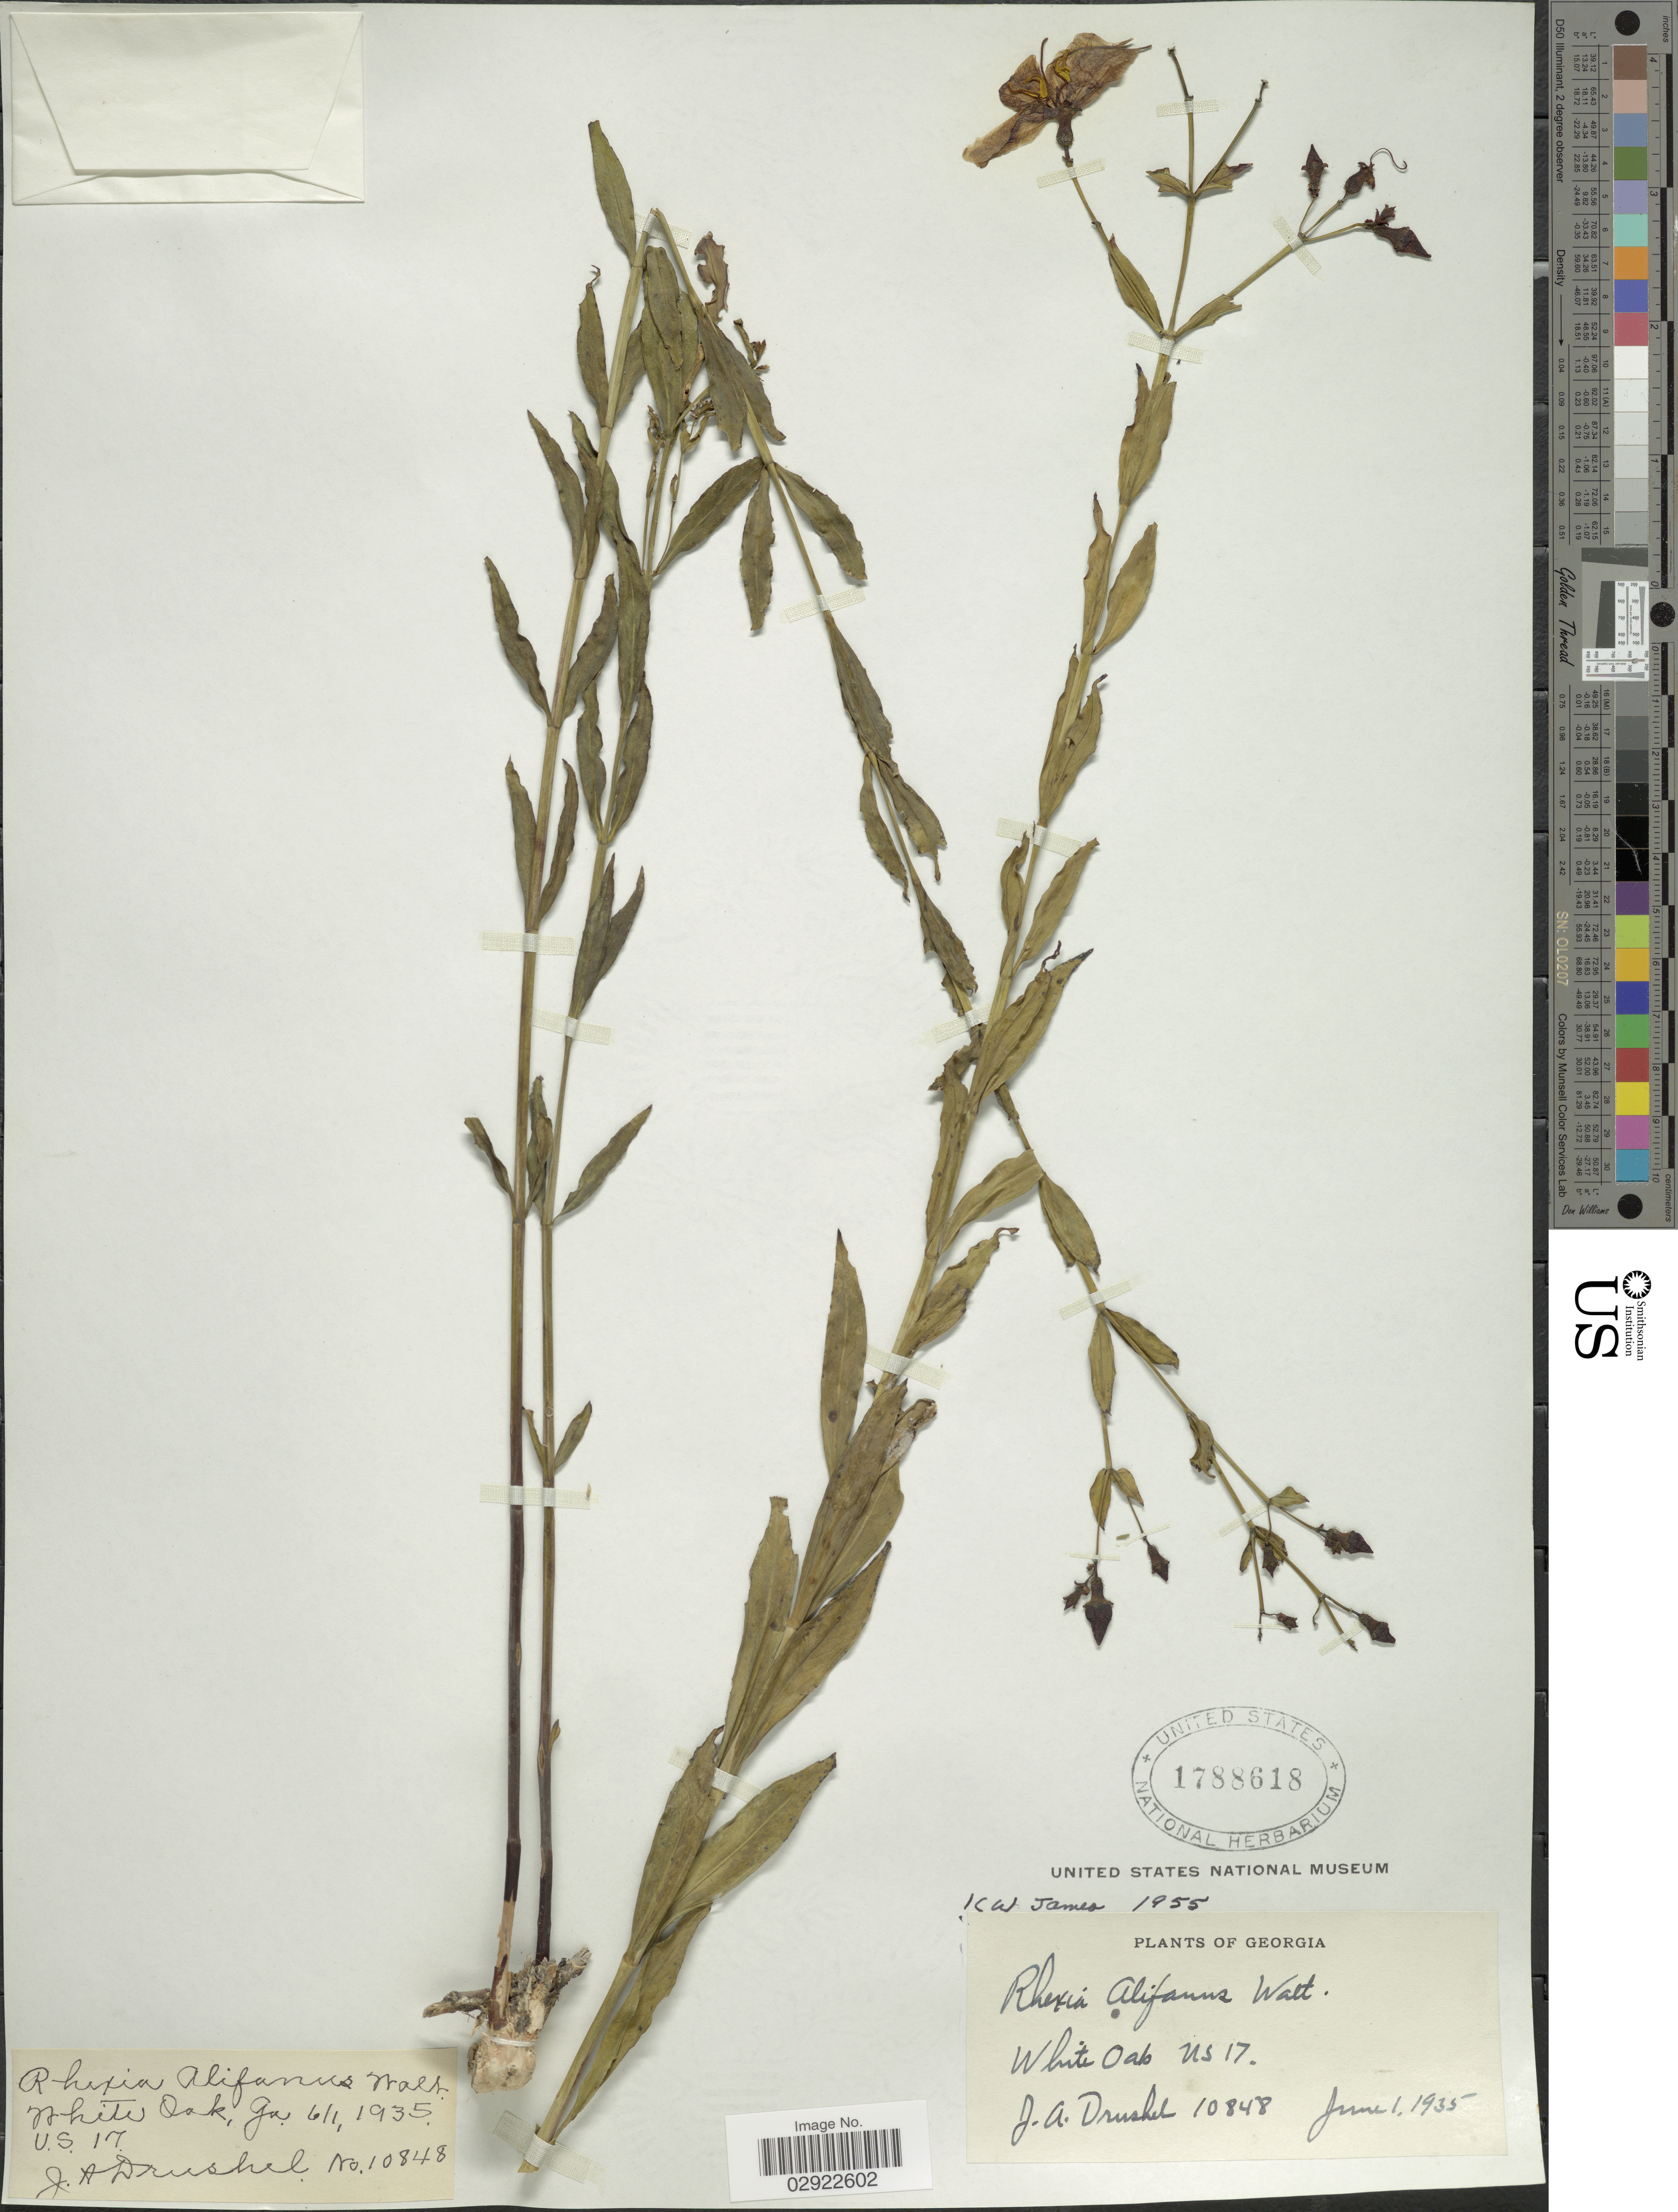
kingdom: Plantae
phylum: Tracheophyta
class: Magnoliopsida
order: Myrtales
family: Melastomataceae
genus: Rhexia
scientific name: Rhexia alifanus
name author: Walter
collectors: J. A. Drushel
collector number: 10848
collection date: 1935-06-01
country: United States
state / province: Georgia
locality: White Oak, U.S.17.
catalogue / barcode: US 1788618